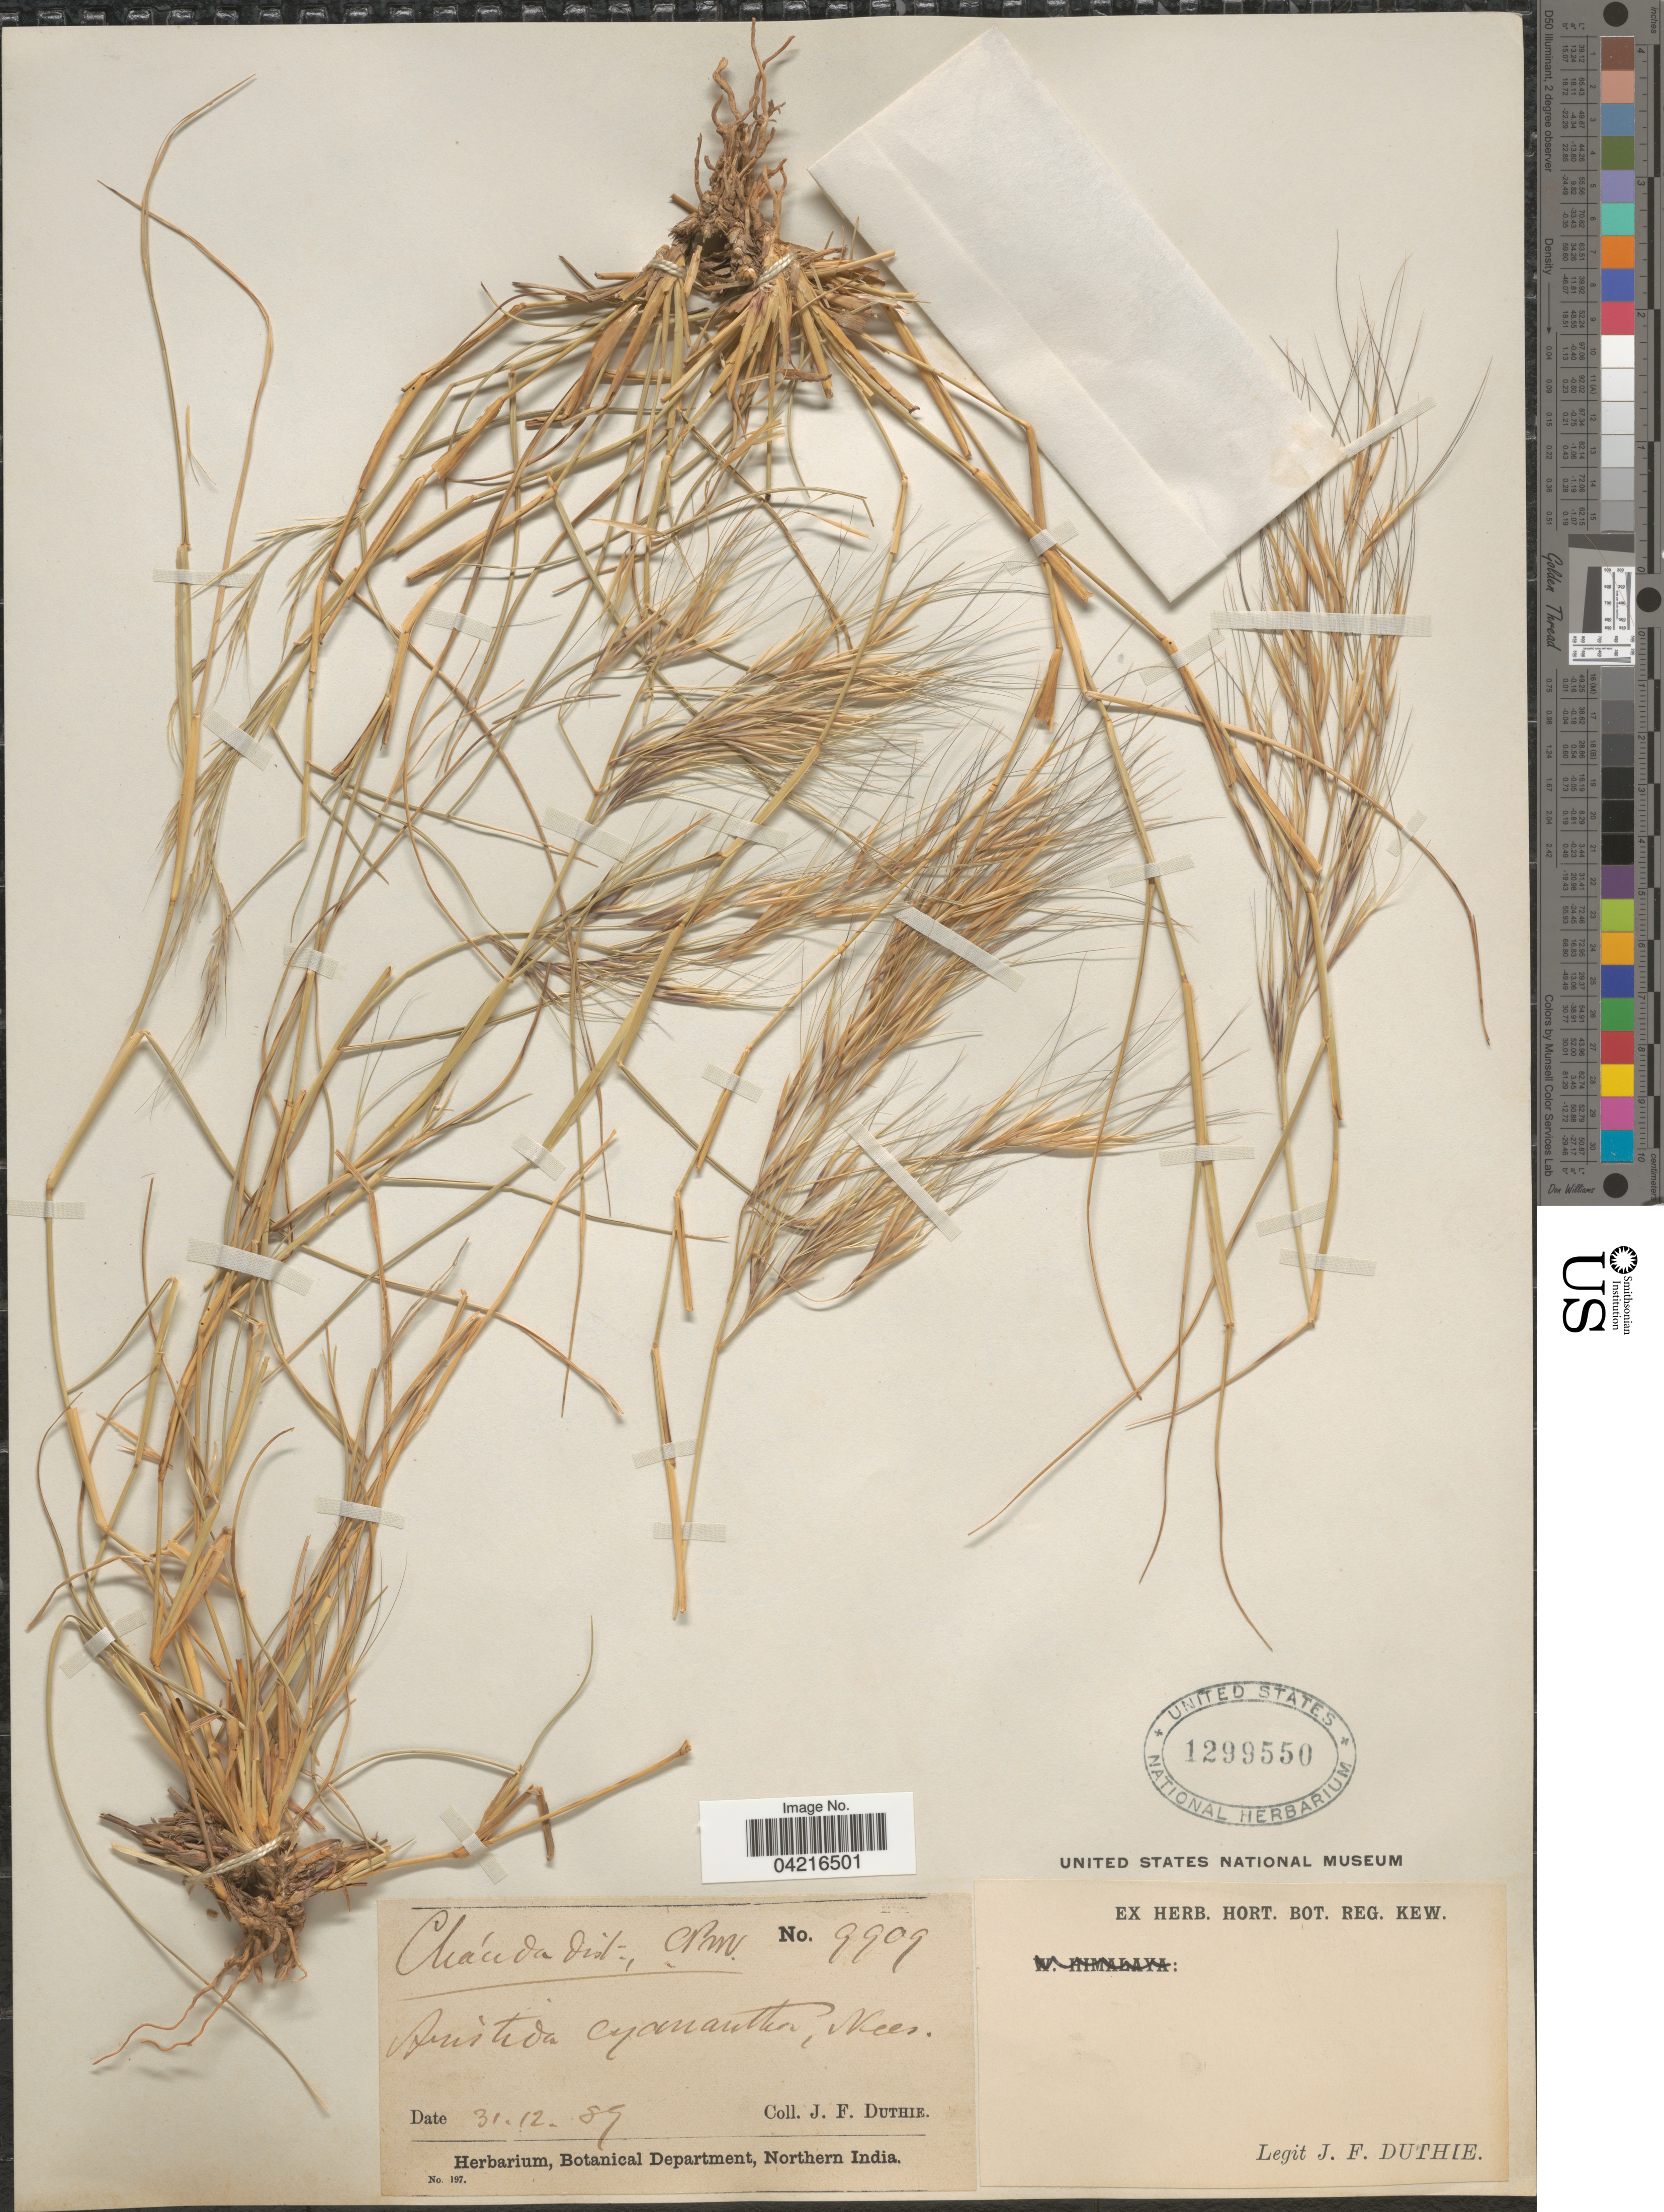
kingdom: Plantae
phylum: Tracheophyta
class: Liliopsida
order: Poales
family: Poaceae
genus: Aristida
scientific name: Aristida hystrix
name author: L.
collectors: J. F. Duthie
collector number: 9909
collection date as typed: Transcribed d/m/y: 31/12/89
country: India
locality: Chanda Dist. C. Prov., CPM.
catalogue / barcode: US 1299550